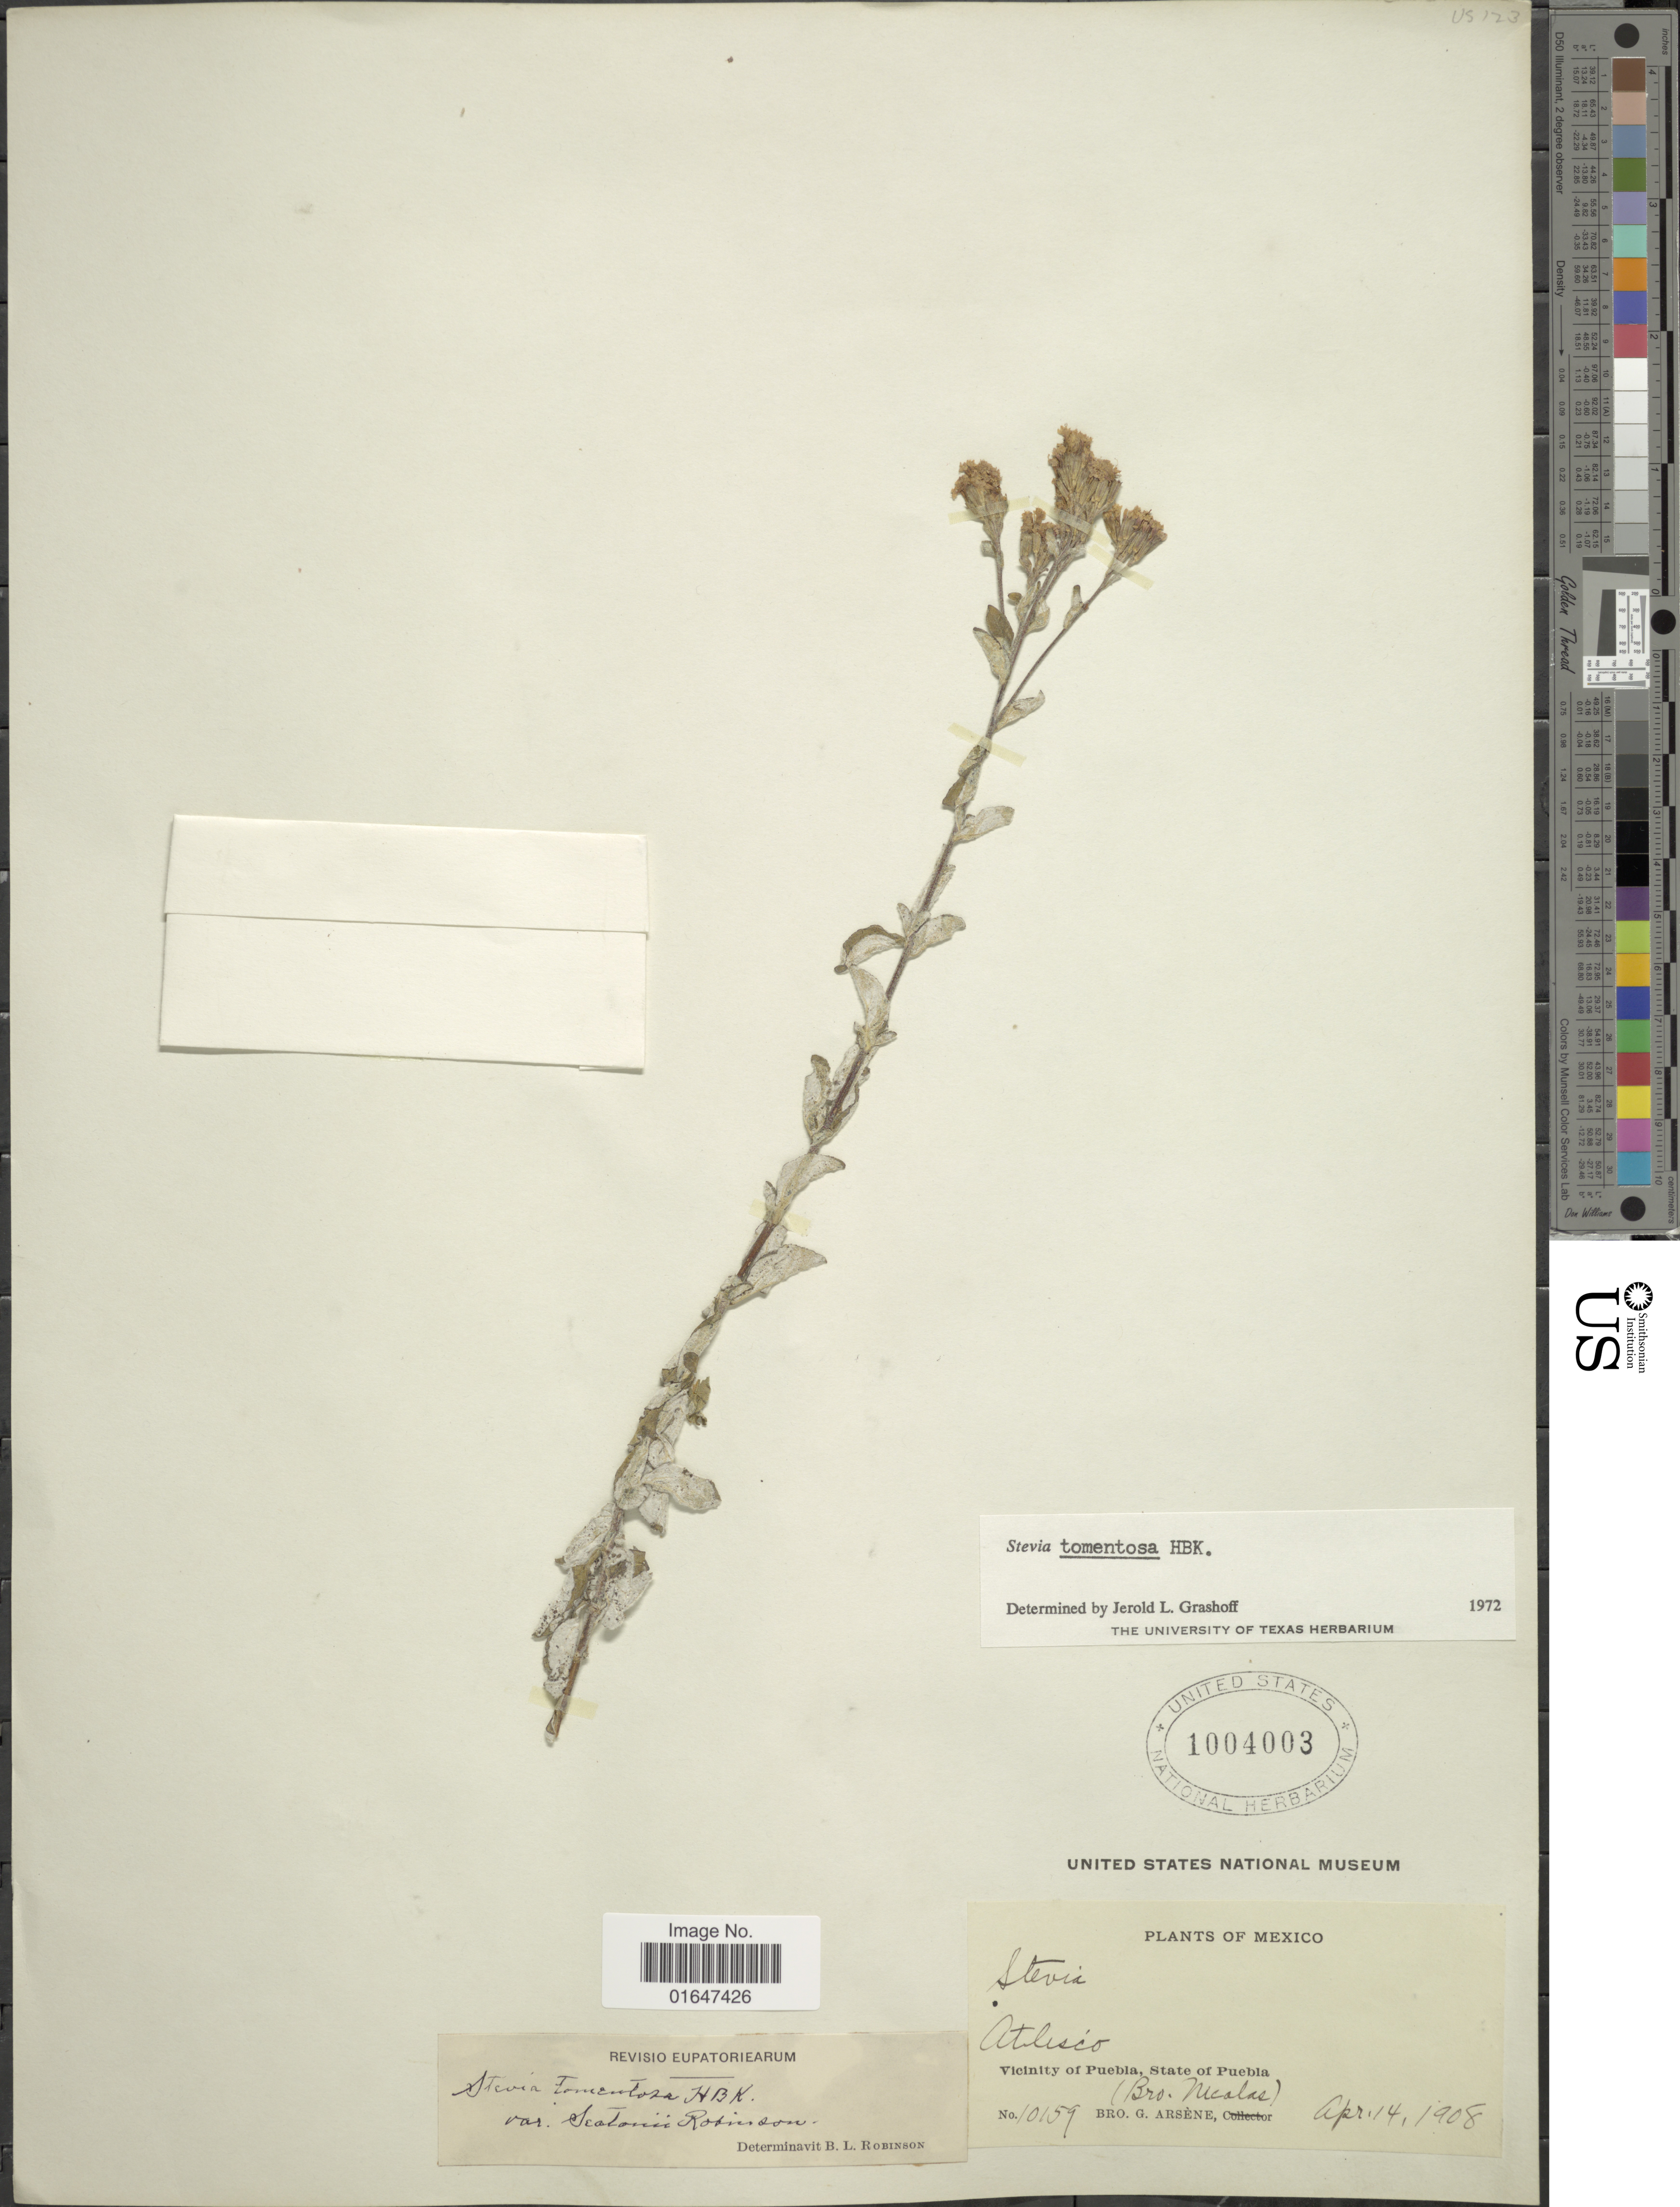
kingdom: Plantae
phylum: Tracheophyta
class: Magnoliopsida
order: Asterales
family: Asteraceae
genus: Stevia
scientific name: Stevia tomentosa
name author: Kunth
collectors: Bro. G. Arsène & Bro. Nicolas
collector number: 10159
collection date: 1908-04-14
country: Mexico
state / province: Puebla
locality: Atlisco, Vicinity of Puebla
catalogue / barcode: US 1004003